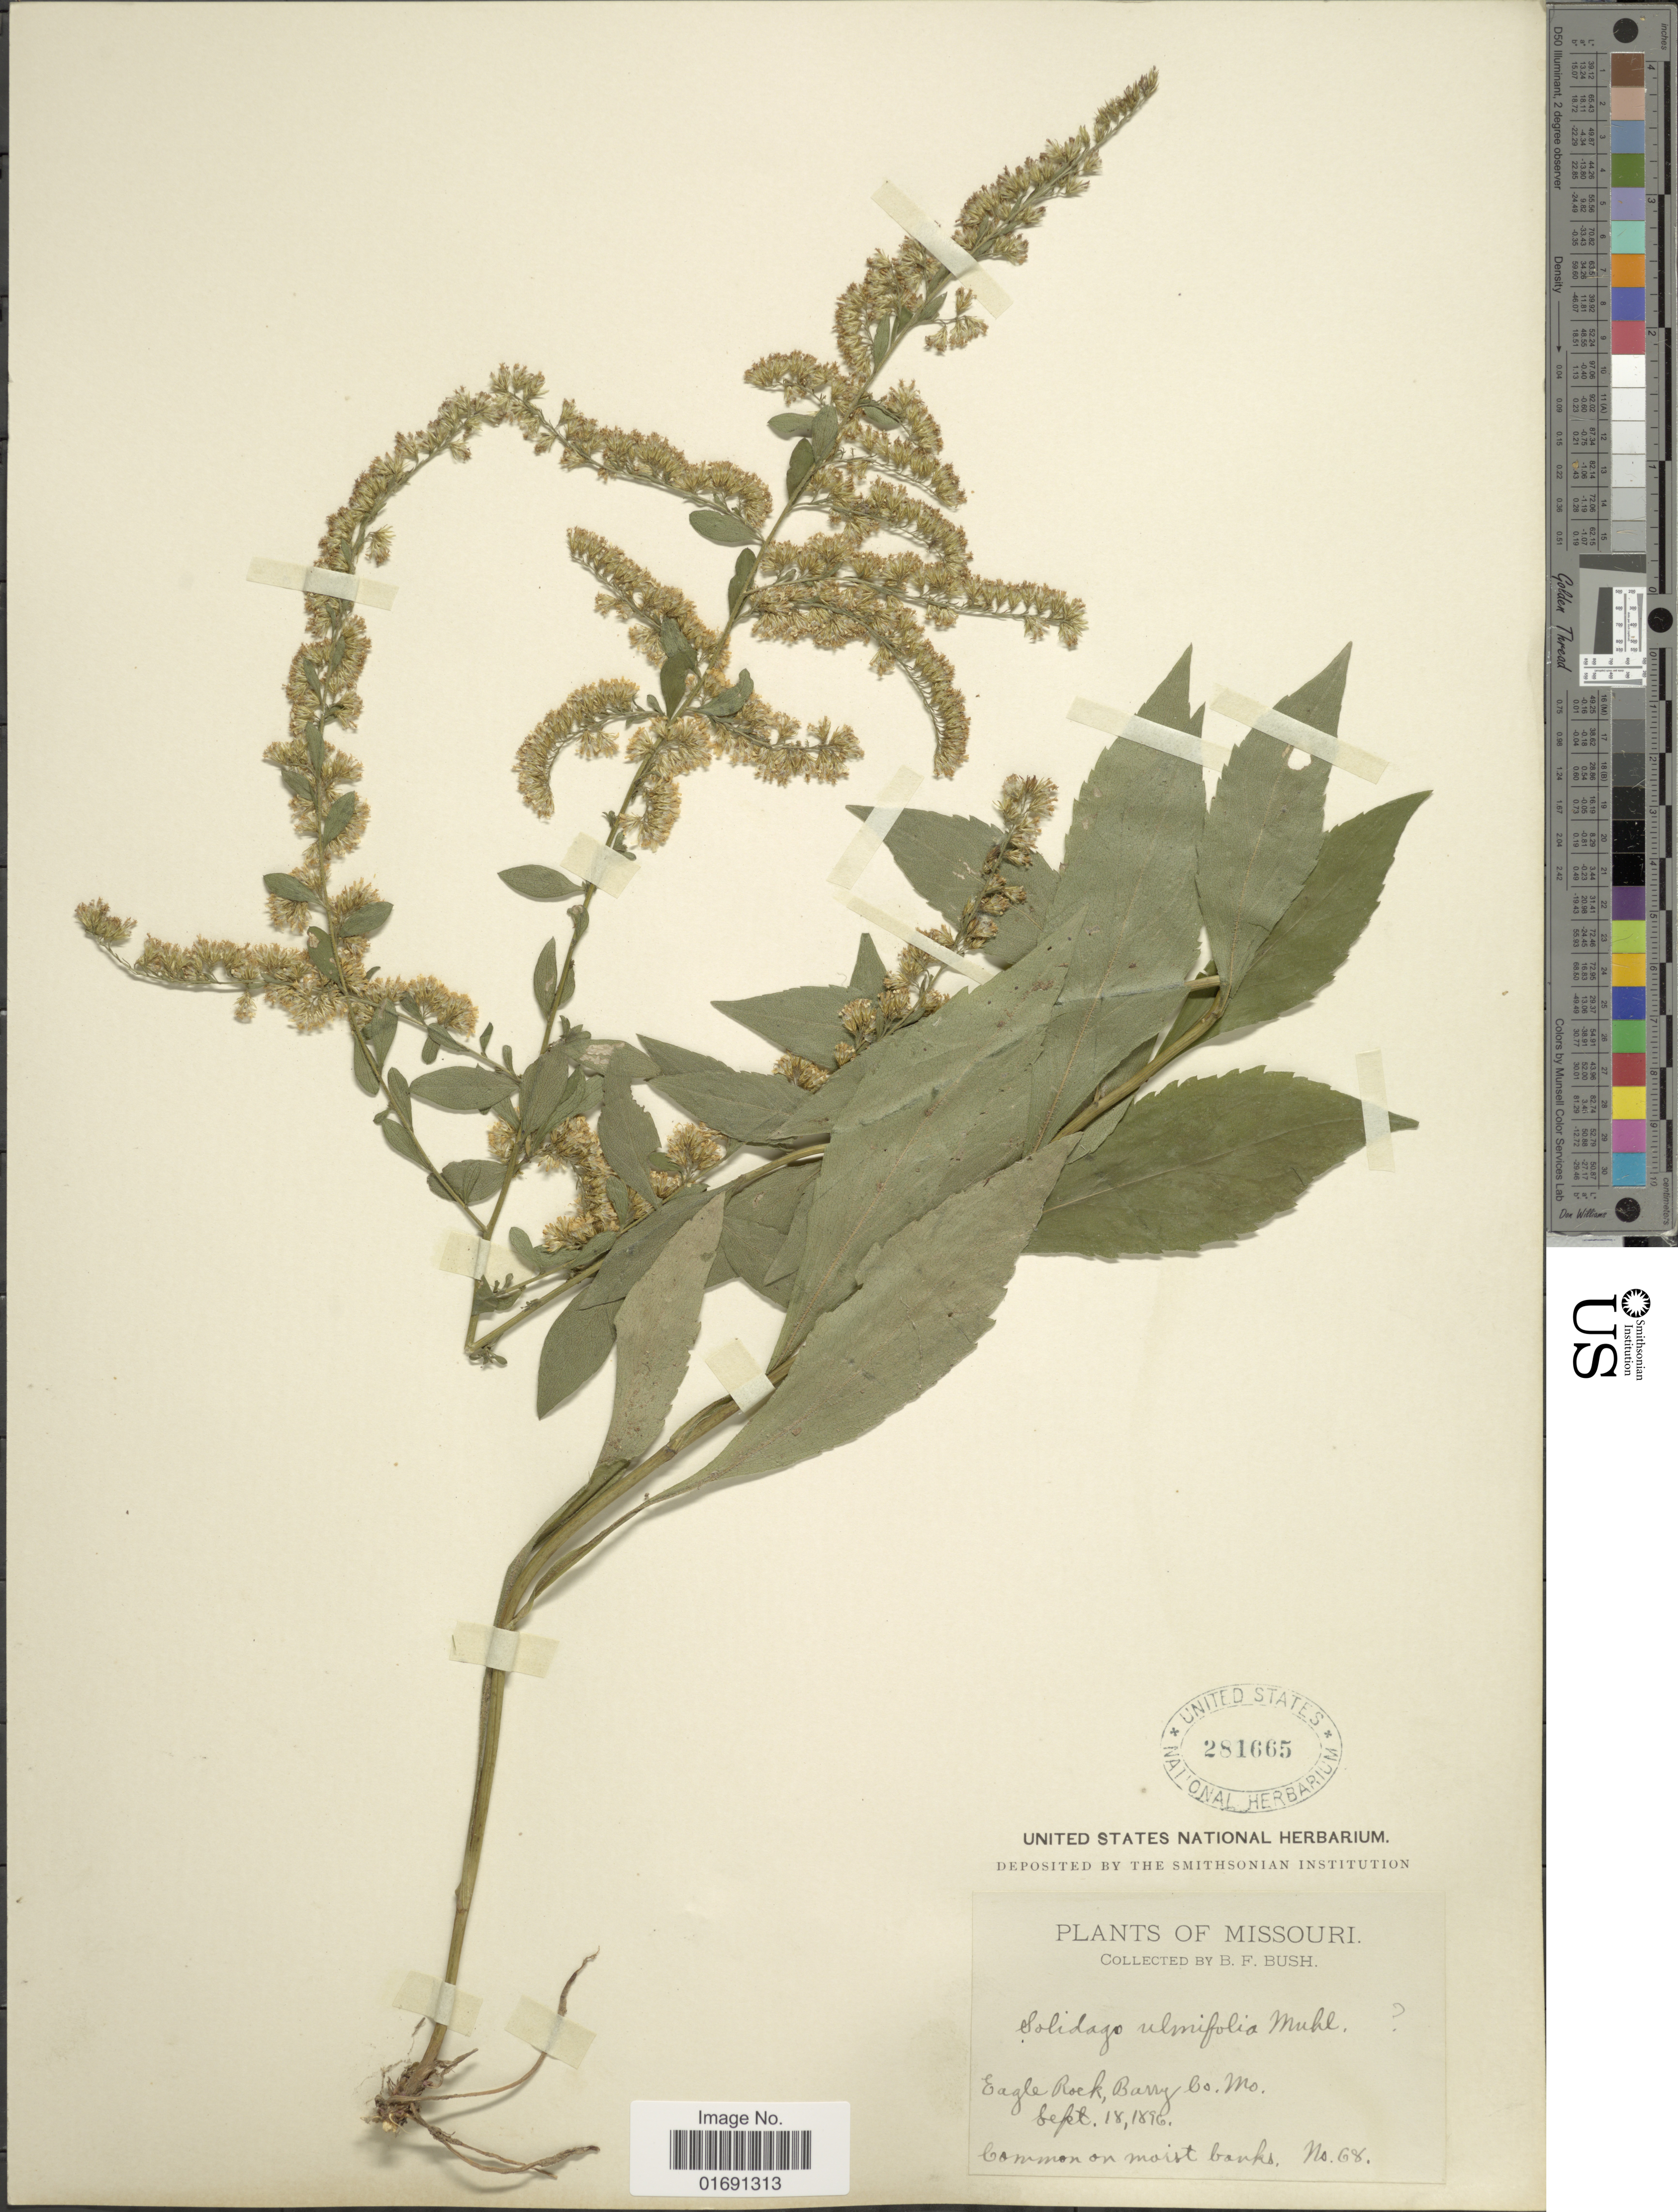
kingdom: Plantae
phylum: Tracheophyta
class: Magnoliopsida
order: Asterales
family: Asteraceae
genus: Solidago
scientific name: Solidago ulmifolia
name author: Muhl. ex Willd.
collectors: B. F. Bush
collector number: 68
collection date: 1896-09-18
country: United States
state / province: Missouri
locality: Eagle Rock, Barry co.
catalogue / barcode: US 281665